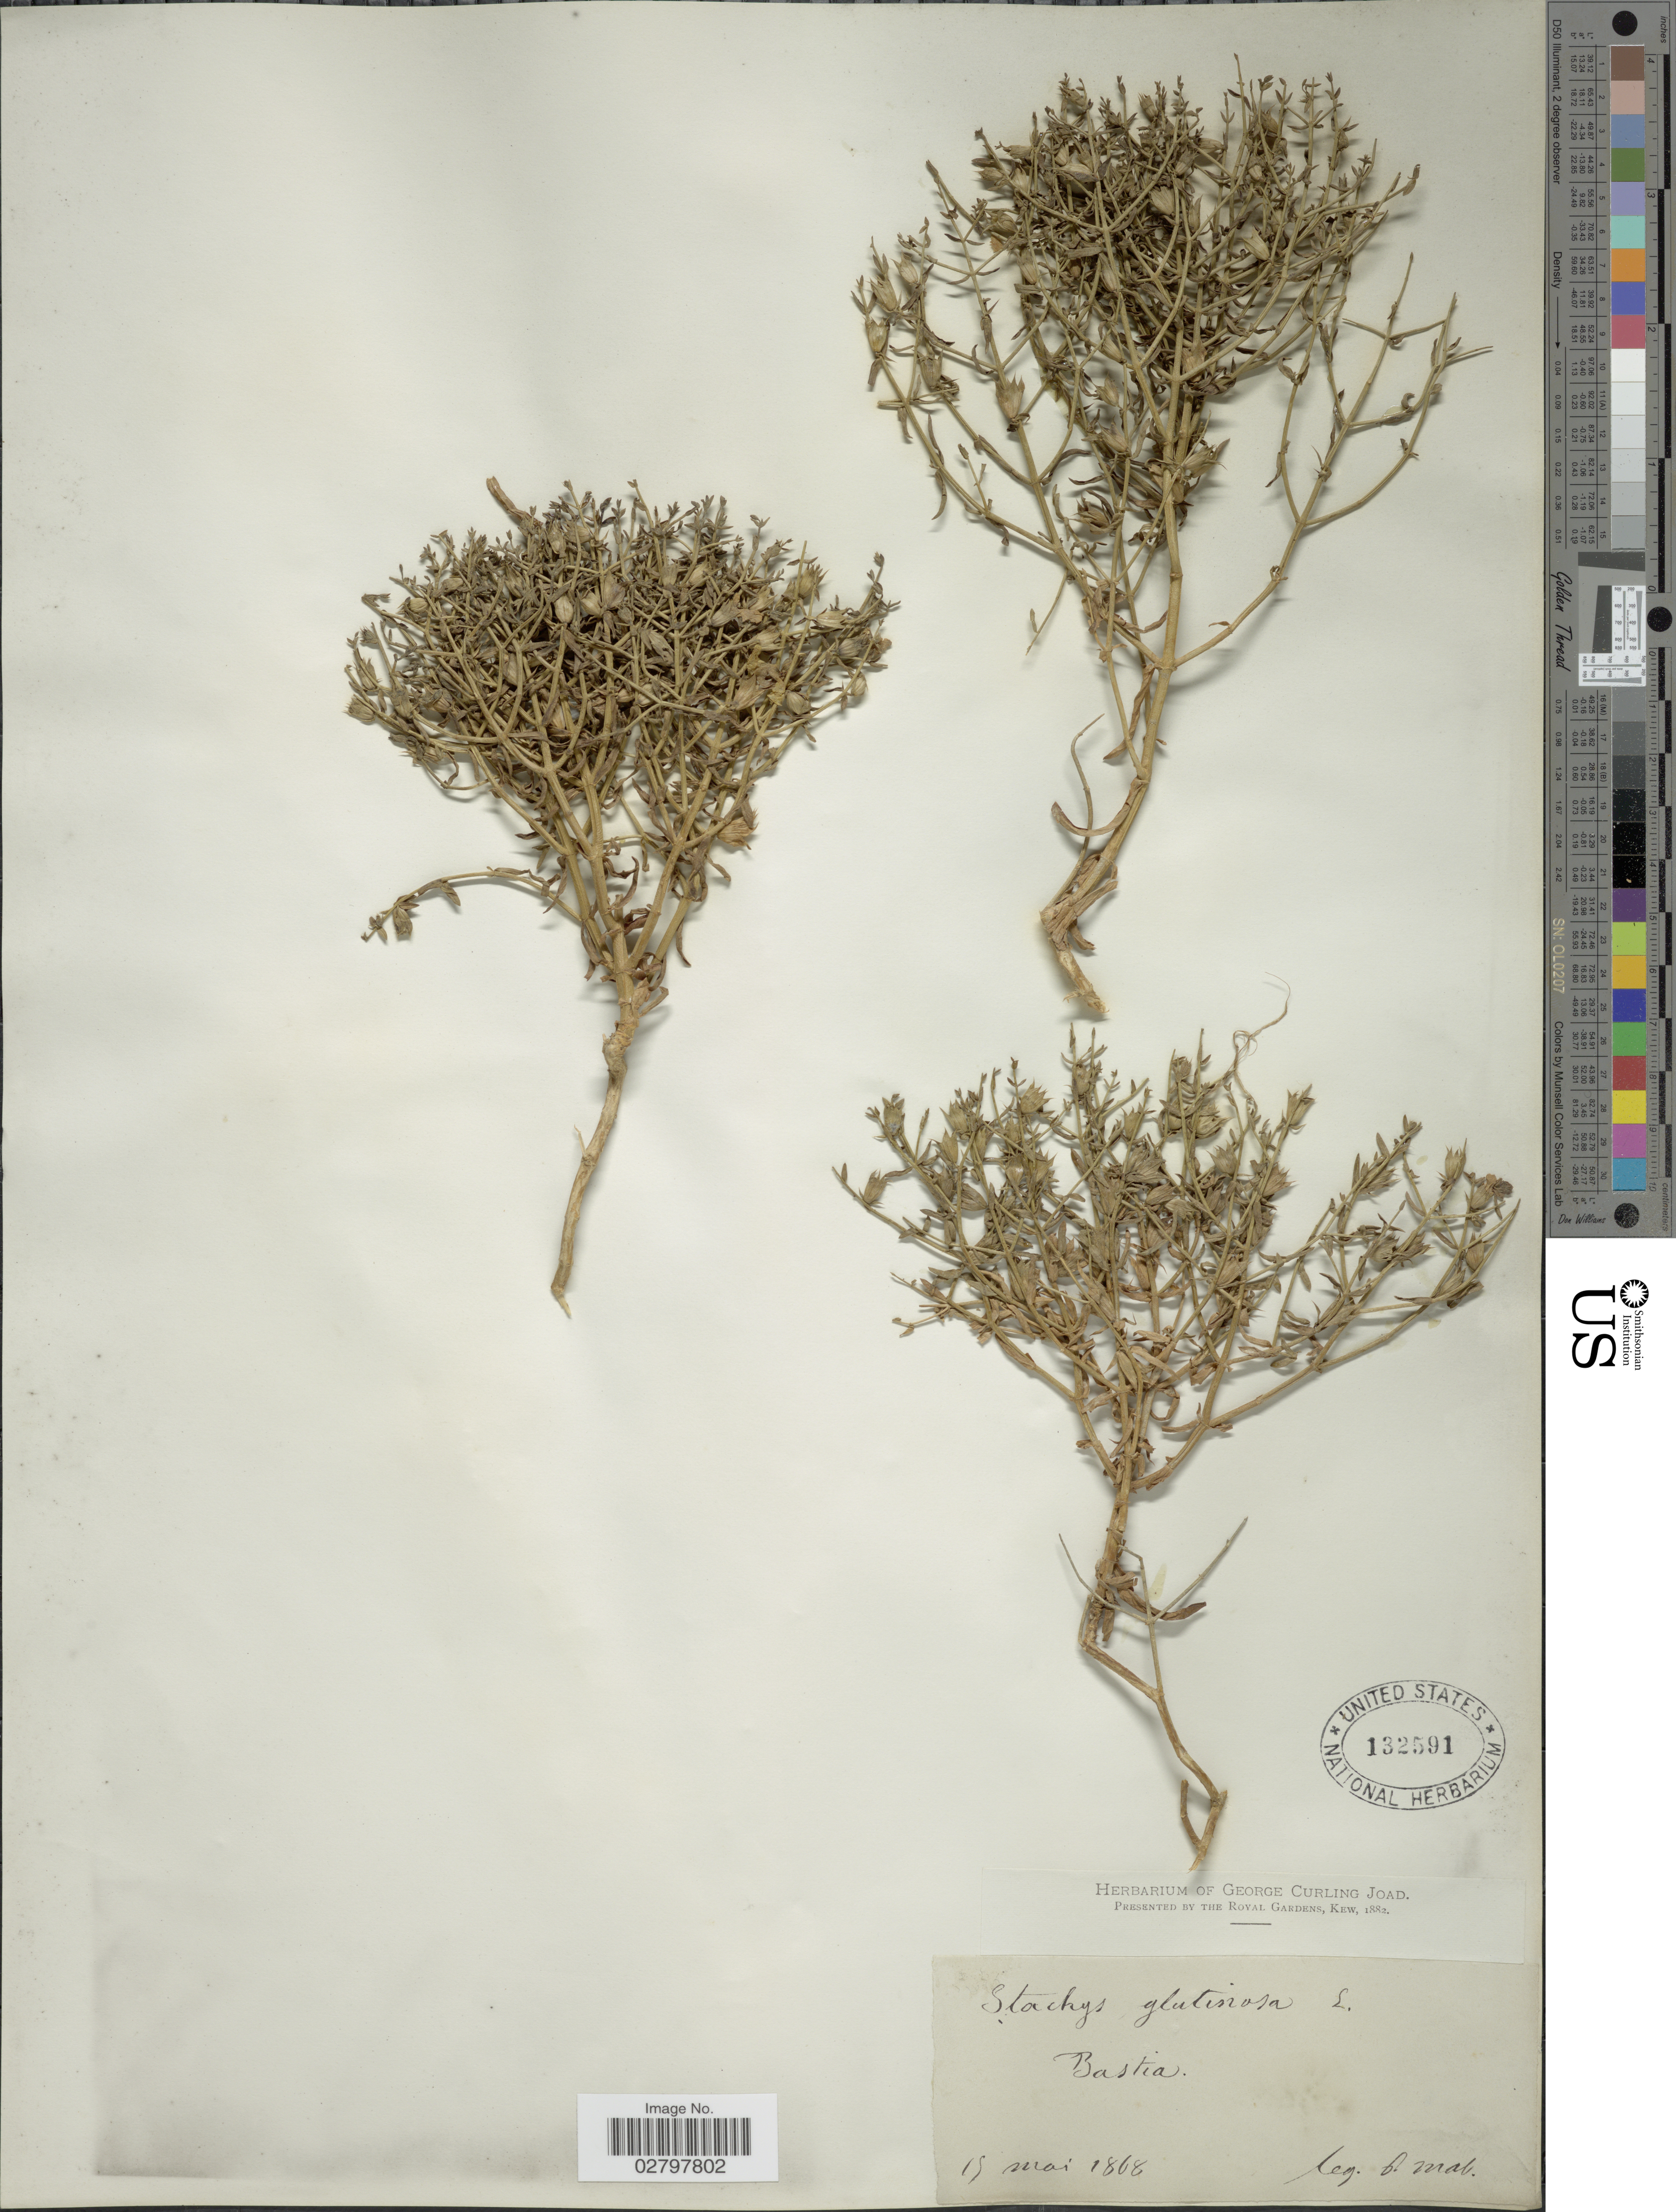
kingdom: Plantae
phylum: Tracheophyta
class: Magnoliopsida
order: Lamiales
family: Lamiaceae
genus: Stachys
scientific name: Stachys glutinosa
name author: L.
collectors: P. Mab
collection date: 1868-05-15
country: France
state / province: Corsica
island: Corse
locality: Bastia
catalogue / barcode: US 132591